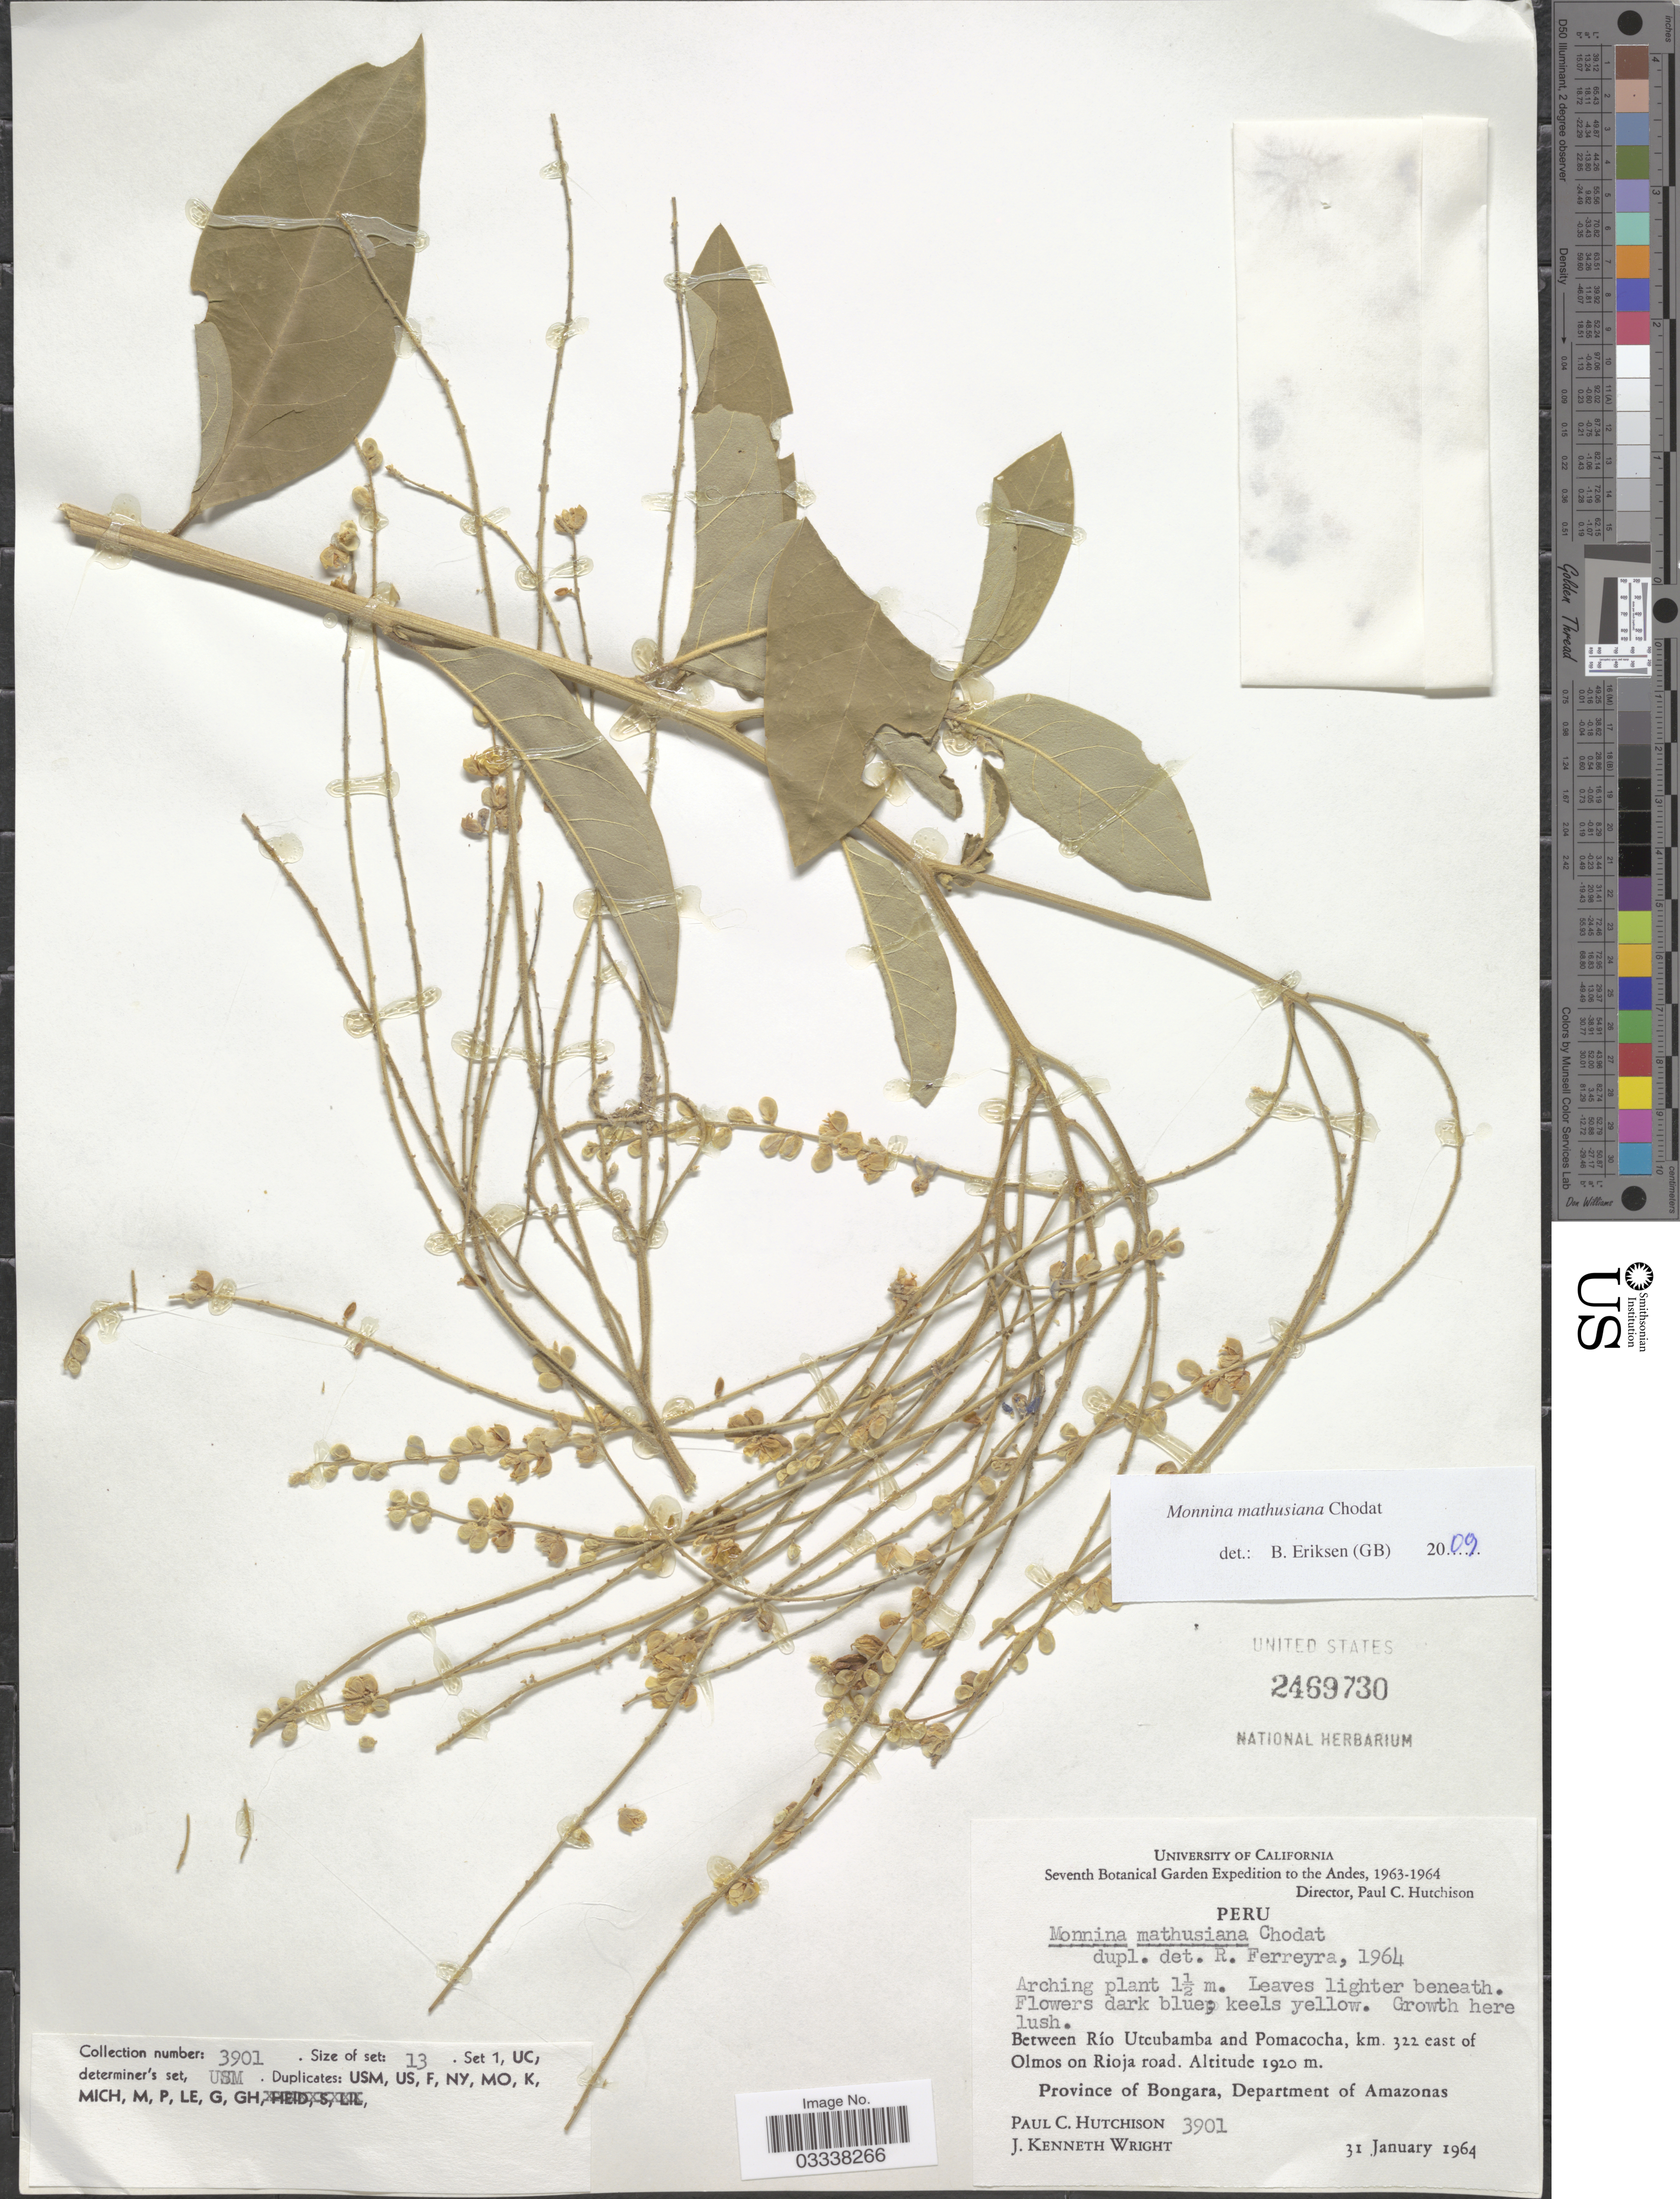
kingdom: Plantae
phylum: Tracheophyta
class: Magnoliopsida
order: Fabales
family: Polygalaceae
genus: Monnina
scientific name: Monnina mathusiana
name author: Chodat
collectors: P. C. Hutchison & J. K. Wright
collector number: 3901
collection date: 1964-01-31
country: Peru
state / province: Amazonas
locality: Between Río Utcubamba and Pomacocha, km. 322 east of Olmos on Rioja road. Province of Bongara, Department of Amazonas.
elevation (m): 1920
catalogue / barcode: US 2469730